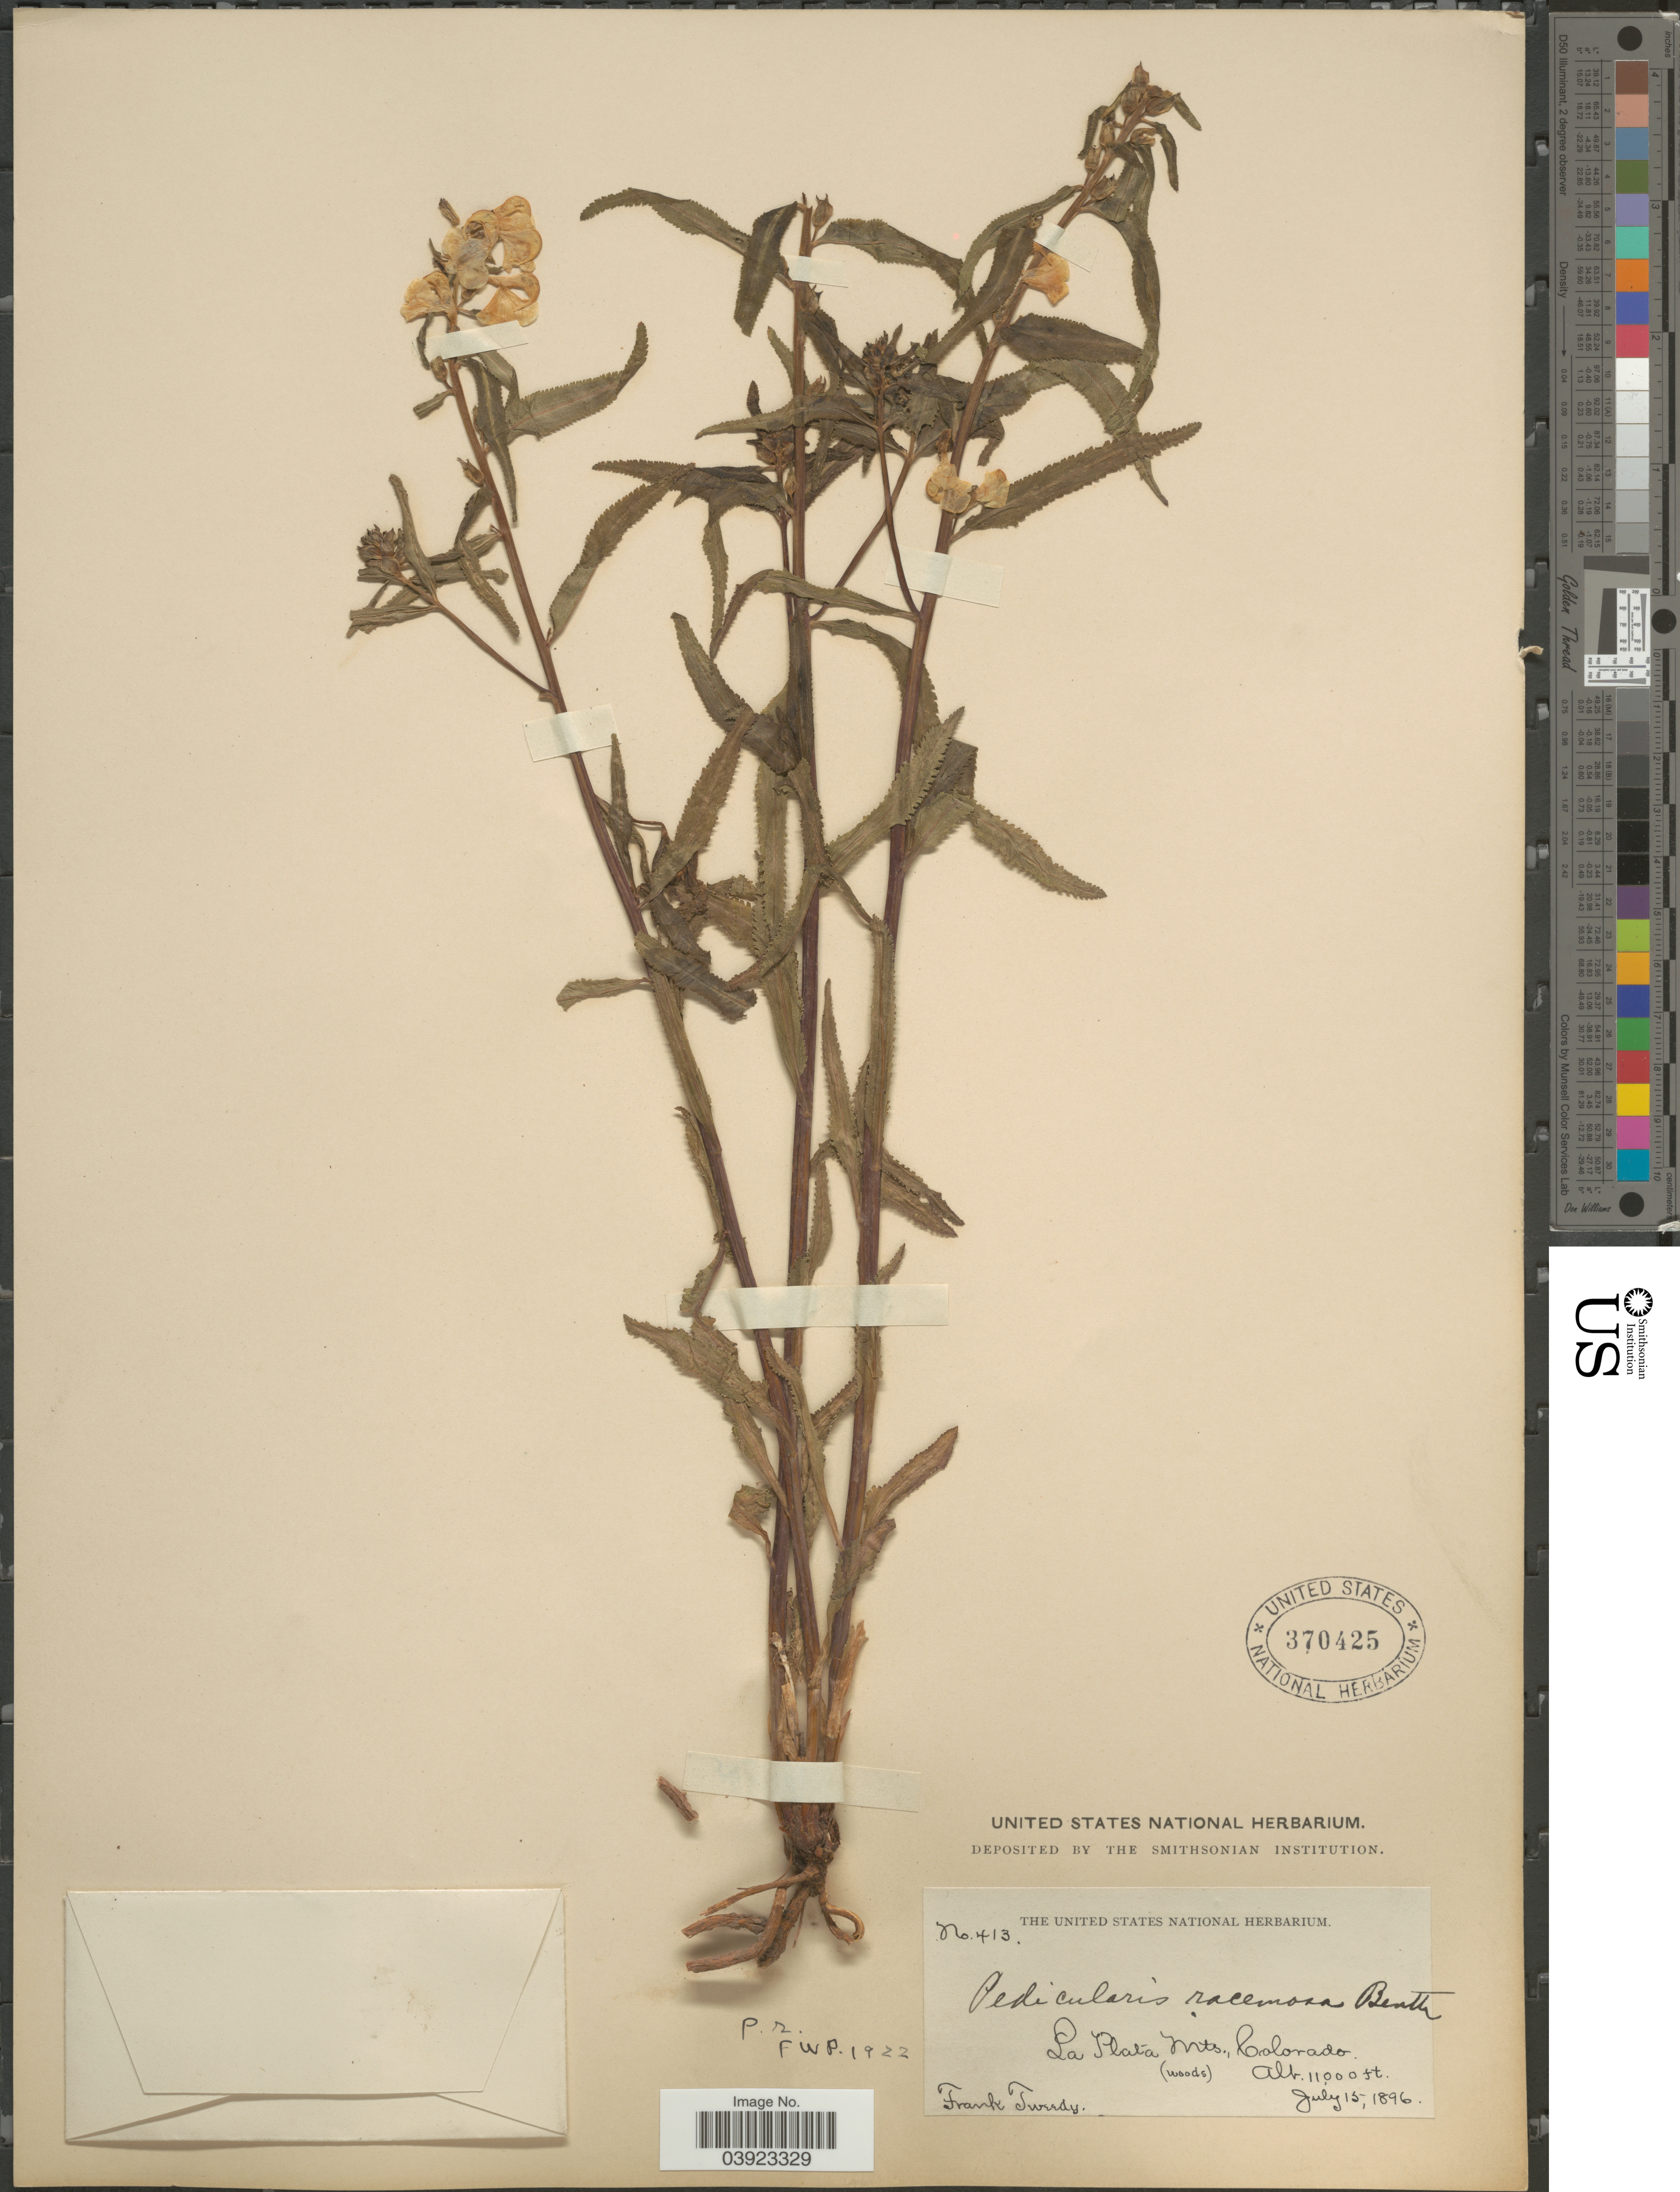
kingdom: Plantae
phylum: Tracheophyta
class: Magnoliopsida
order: Lamiales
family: Orobanchaceae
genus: Pedicularis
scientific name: Pedicularis racemosa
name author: Douglas ex Benth.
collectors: F. Tweedy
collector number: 413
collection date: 1896-07-15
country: United States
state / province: Colorado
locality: La Plata Mts.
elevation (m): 3353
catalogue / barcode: US 370425